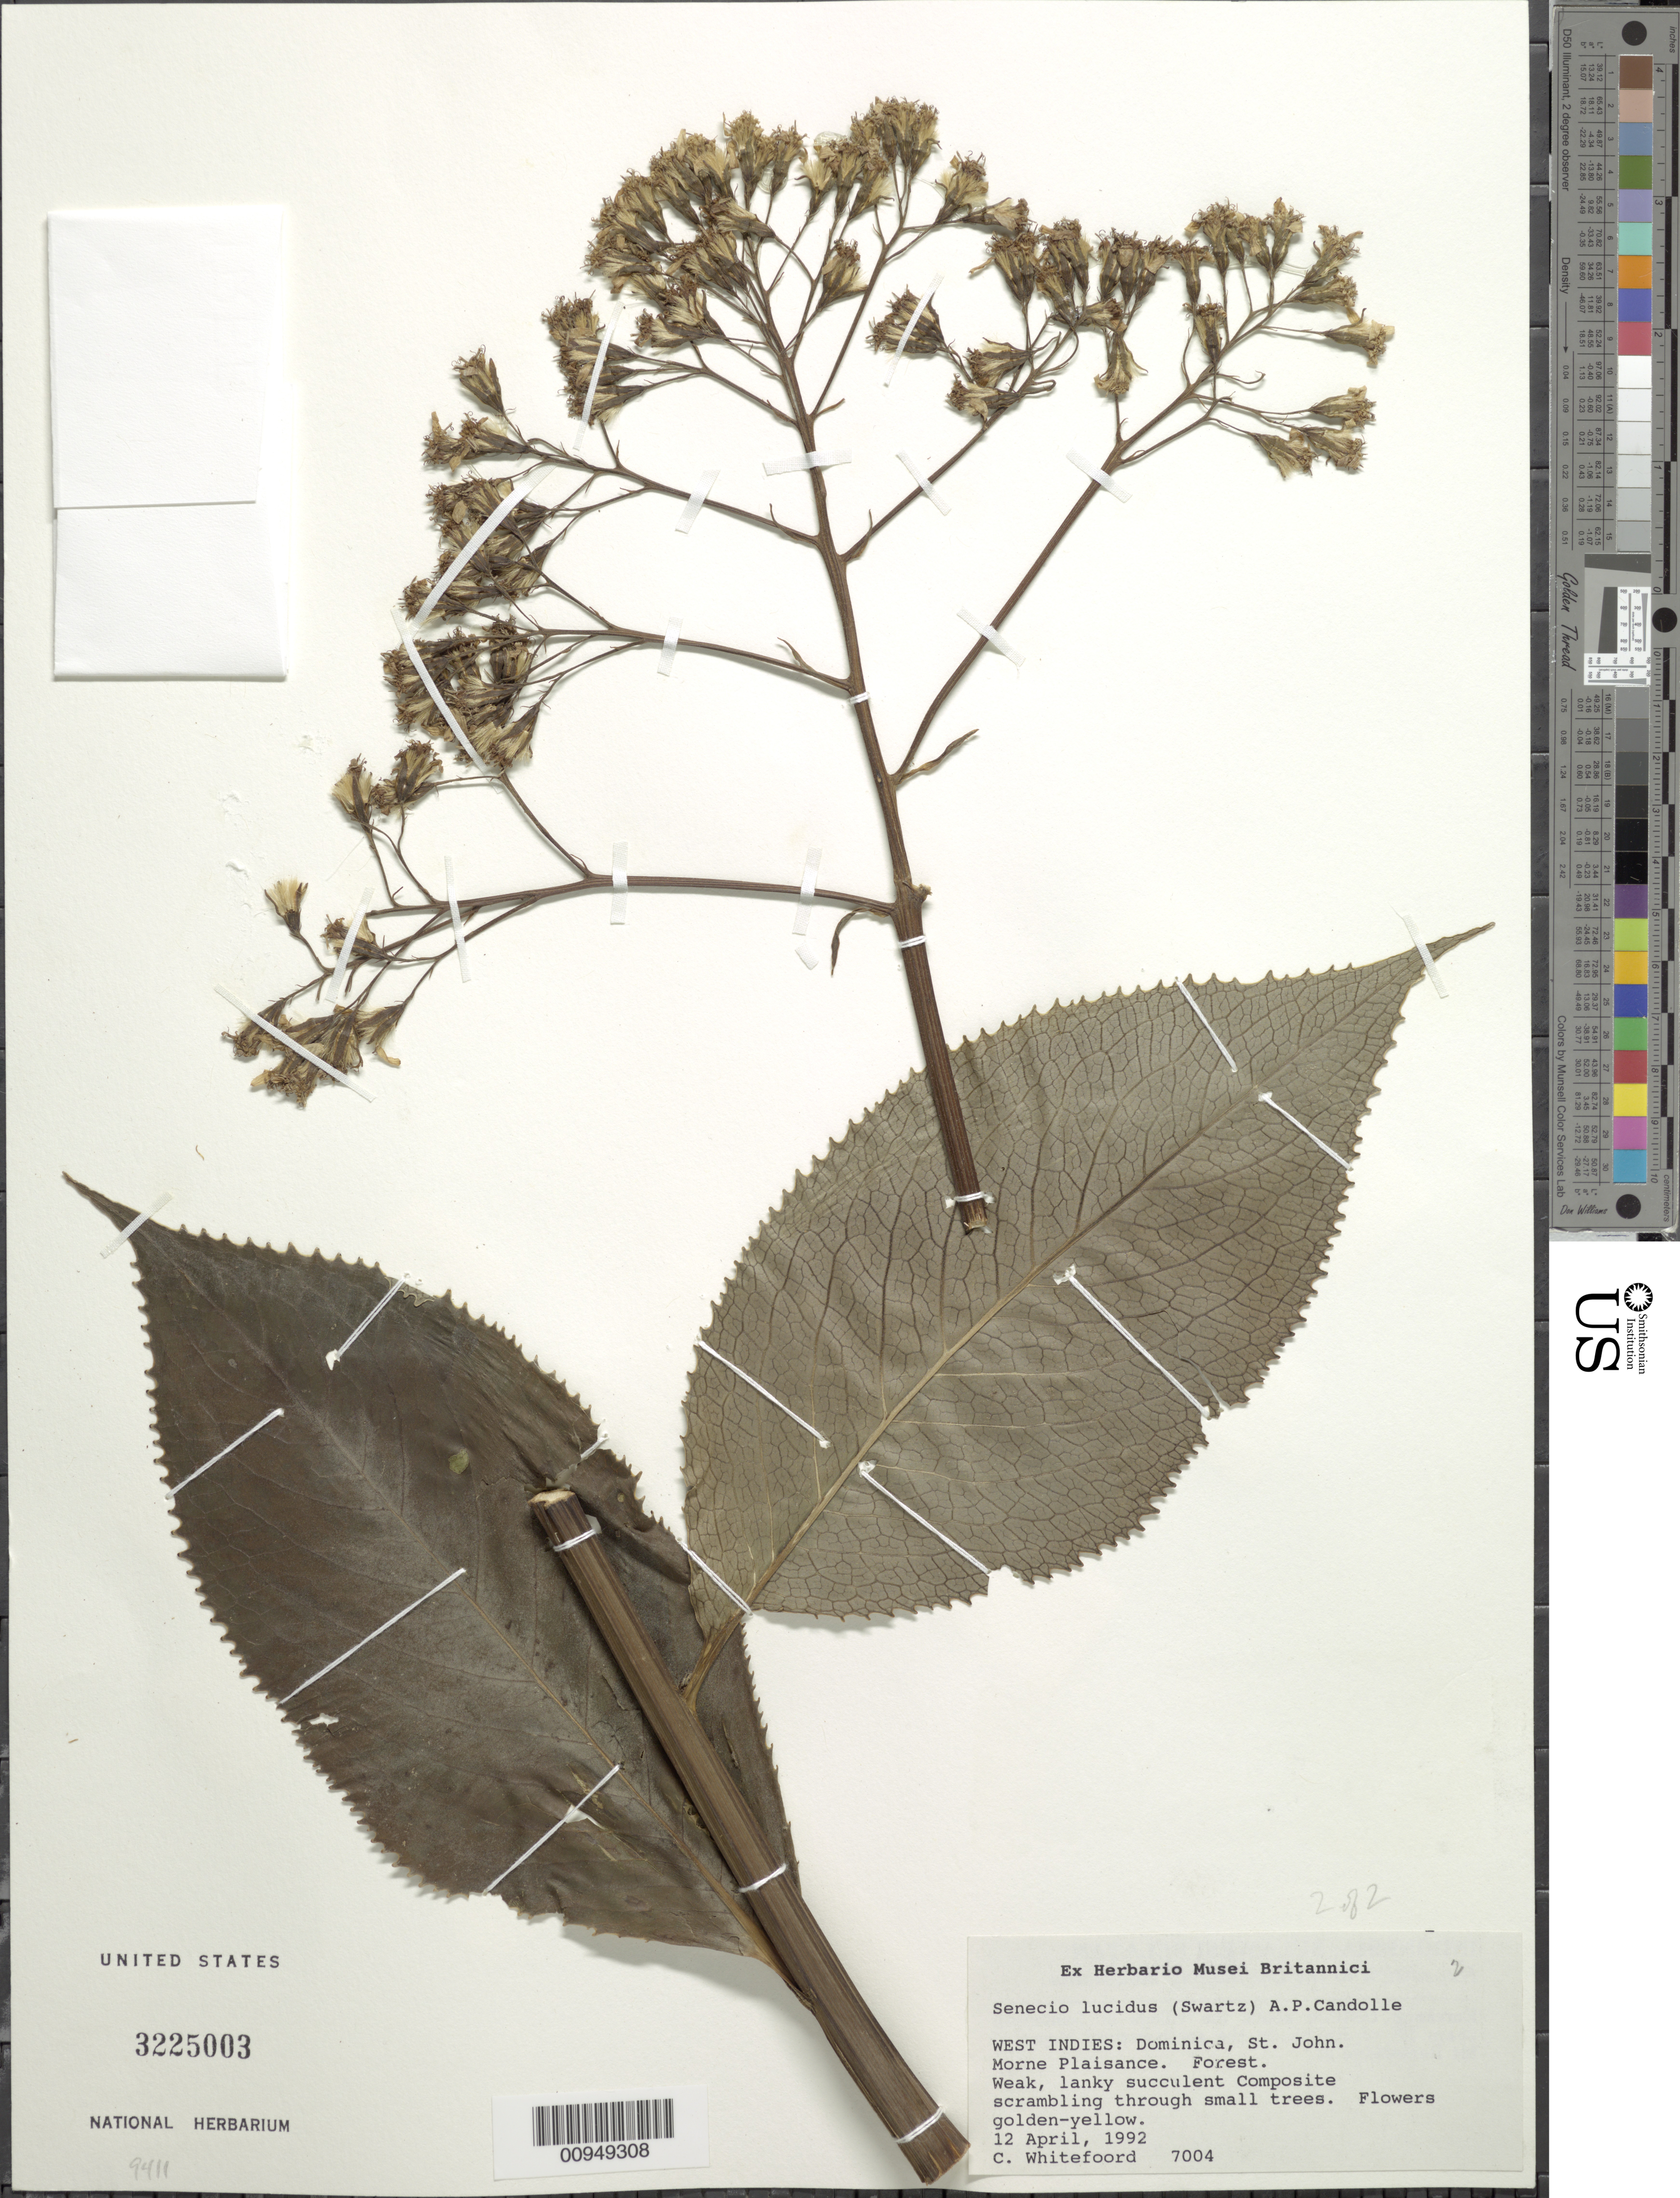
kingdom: Plantae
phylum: Tracheophyta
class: Magnoliopsida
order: Asterales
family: Asteraceae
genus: Senecio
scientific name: Senecio lucidus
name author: (Sw.) DC.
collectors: C. Whitefoord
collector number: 7004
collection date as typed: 12 Apr 1992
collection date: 1992-04-12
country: Dominica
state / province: St. John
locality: Morne Plaisance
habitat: Forest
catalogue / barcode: US 3225003